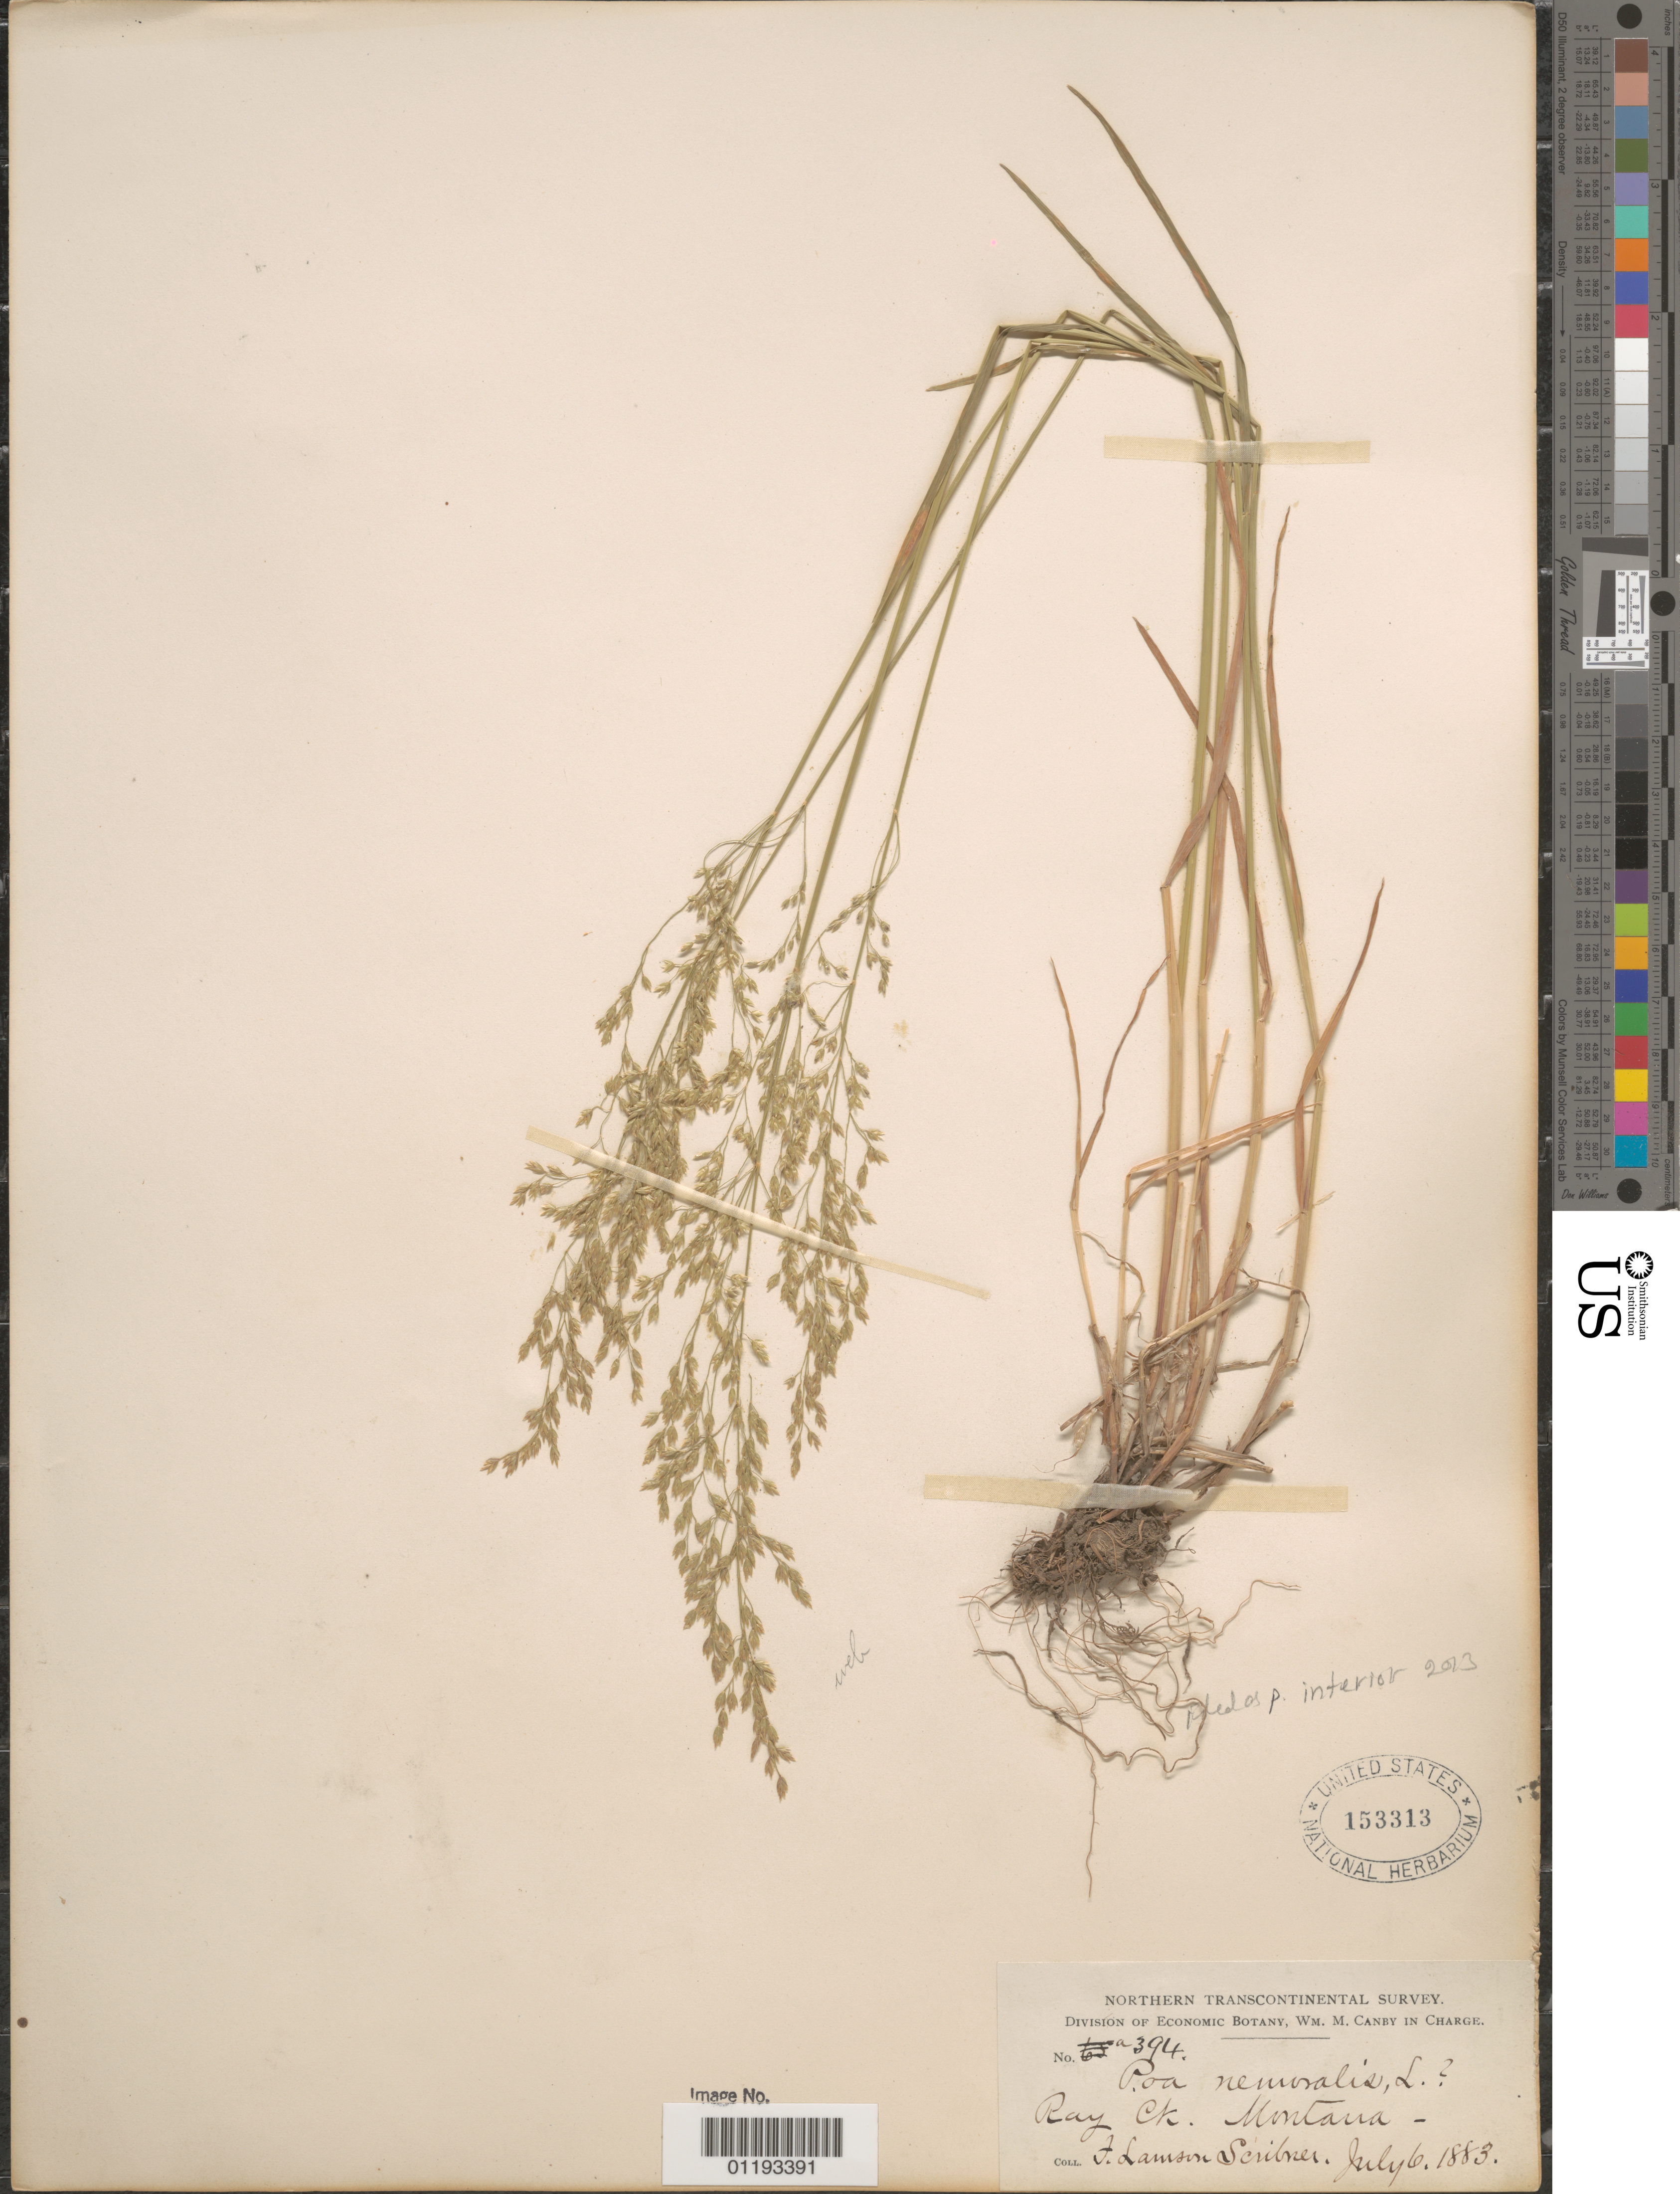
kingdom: Plantae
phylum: Tracheophyta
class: Liliopsida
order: Poales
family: Poaceae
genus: Poa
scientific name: Poa interior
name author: Rydb.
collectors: F. L. Scribner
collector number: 394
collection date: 1883-07-06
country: United States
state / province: Montana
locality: Ray Creek.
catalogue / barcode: US 153313